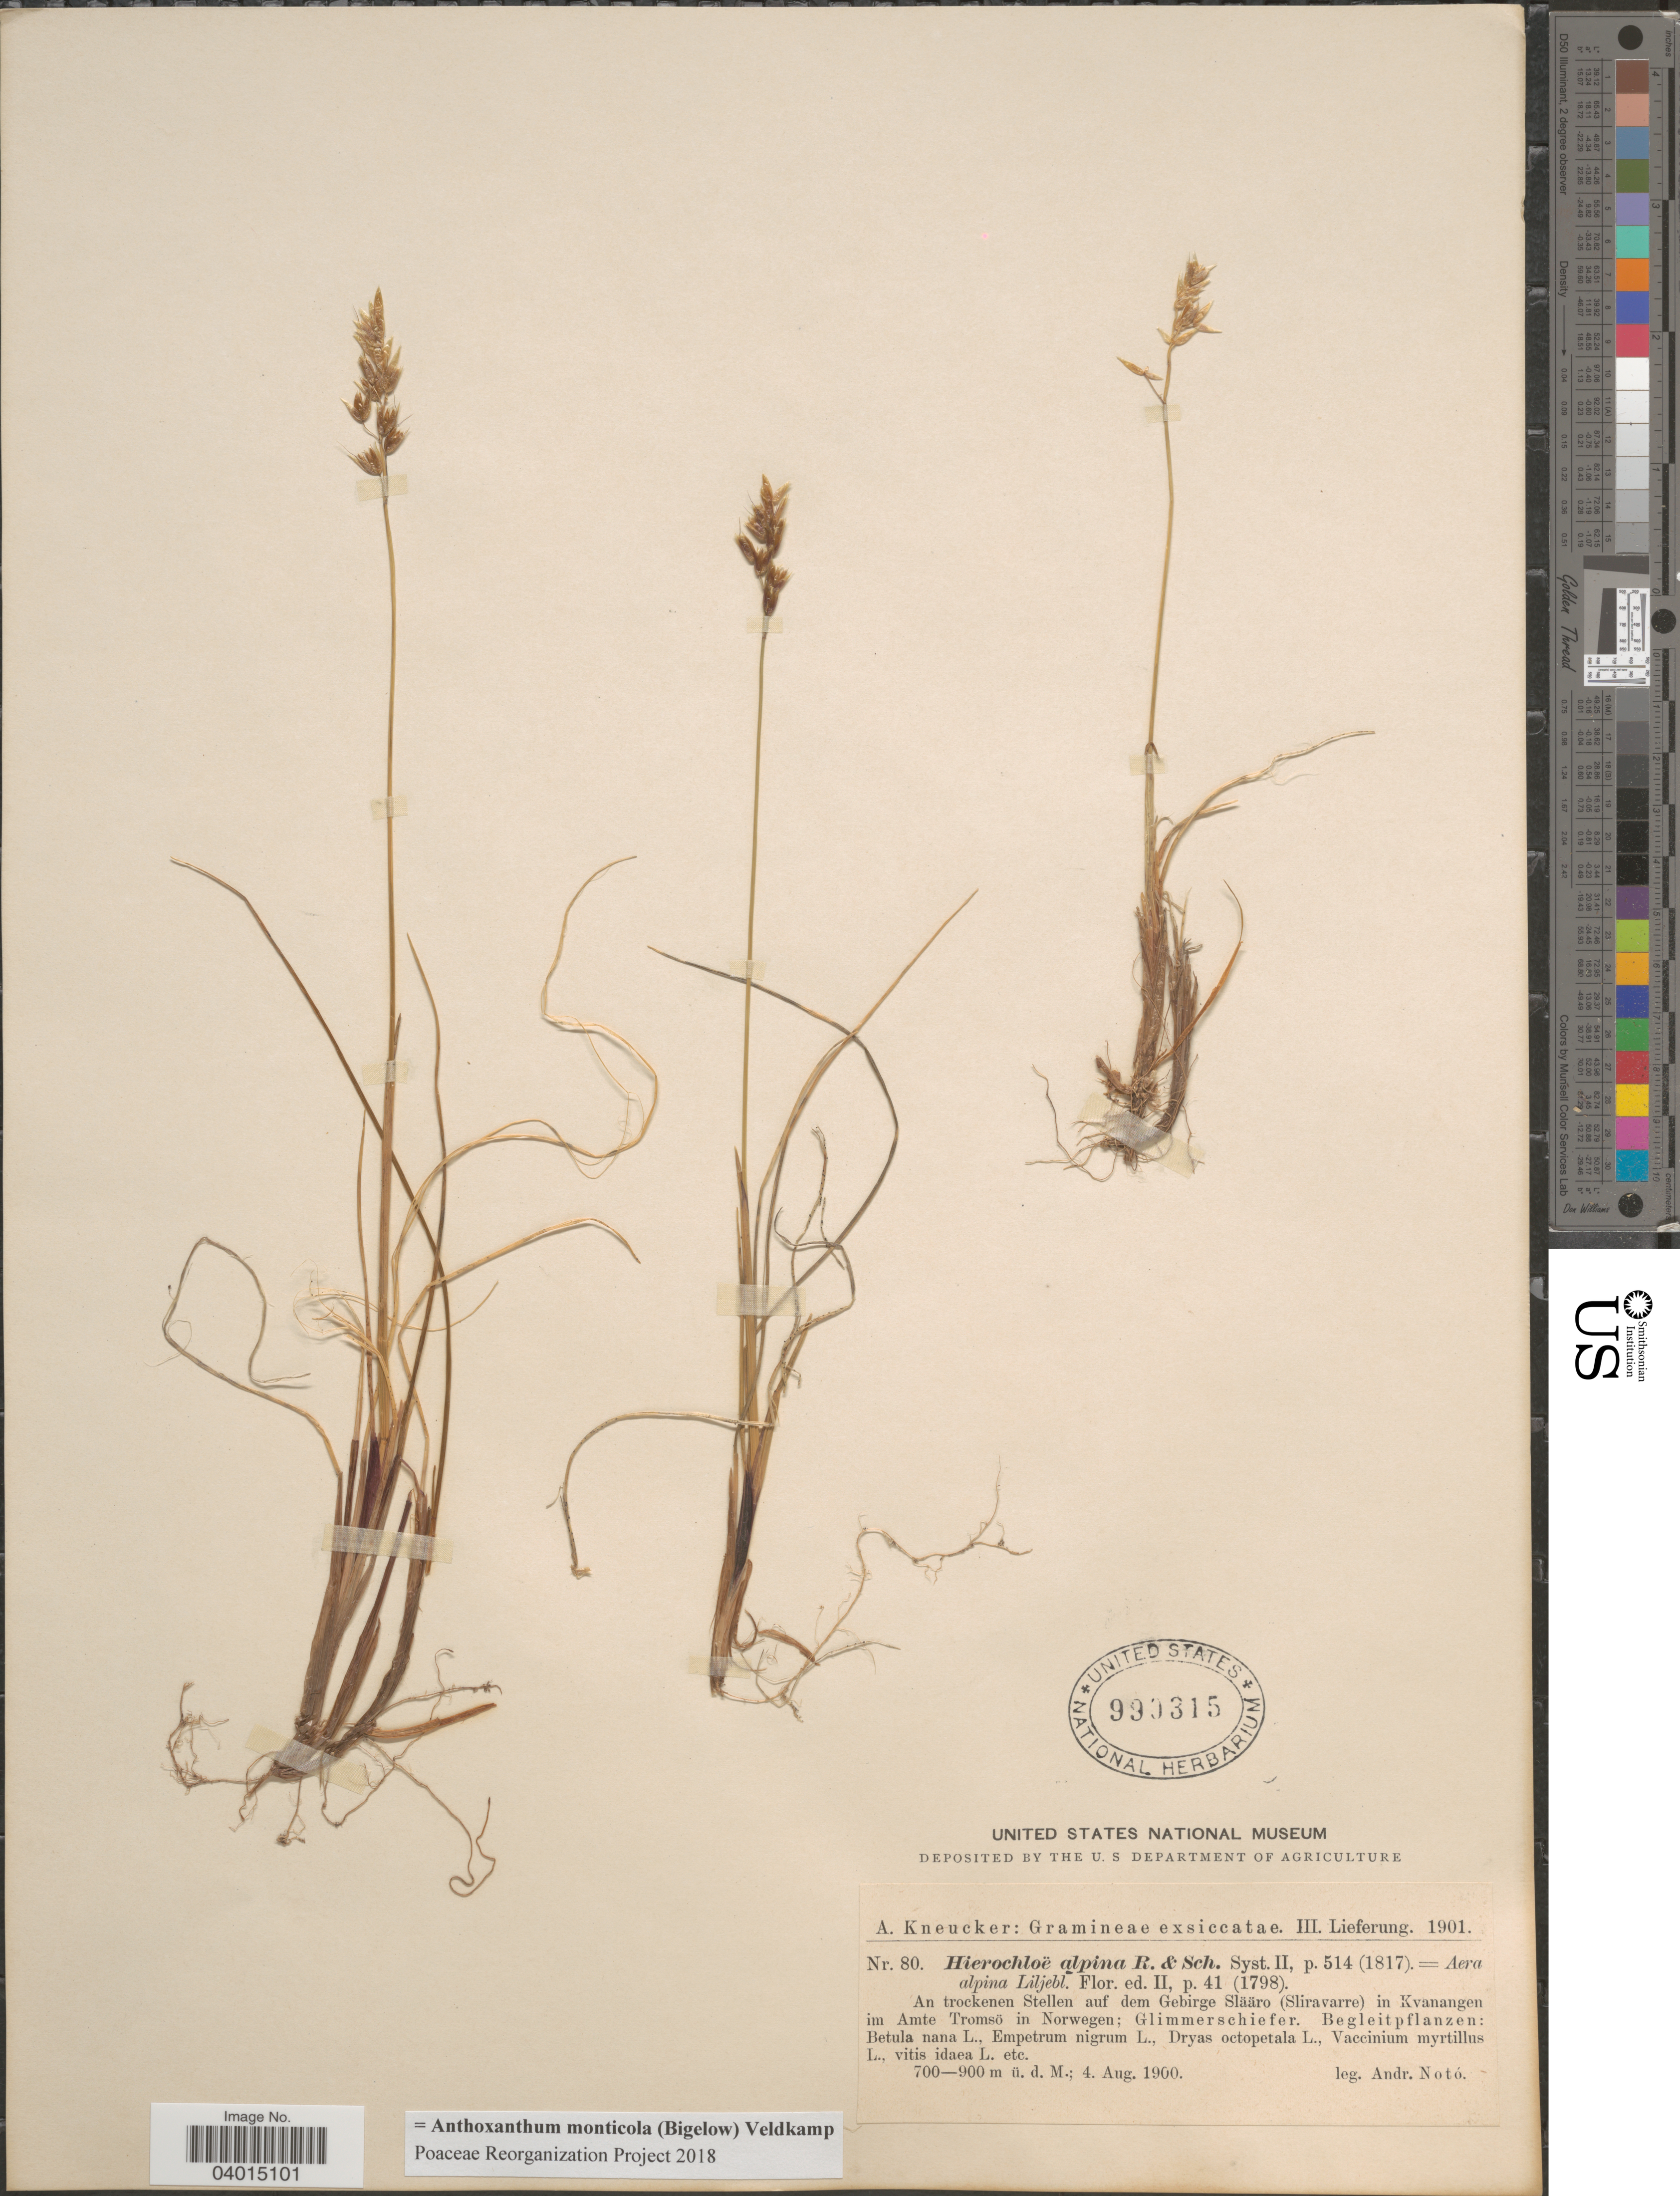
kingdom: Plantae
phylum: Tracheophyta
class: Liliopsida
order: Poales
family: Poaceae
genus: Anthoxanthum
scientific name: Anthoxanthum monticola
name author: (Bigelow) Veldkamp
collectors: A. Noto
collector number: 80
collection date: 1900-08-04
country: Norway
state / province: Troms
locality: An trockenen Stellen auf dem Gebirge Slääro (Sliravarre) in Kvanangen im Amte Tromsö in Norwegen; Glimmerschiefer.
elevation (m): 700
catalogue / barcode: US 990315